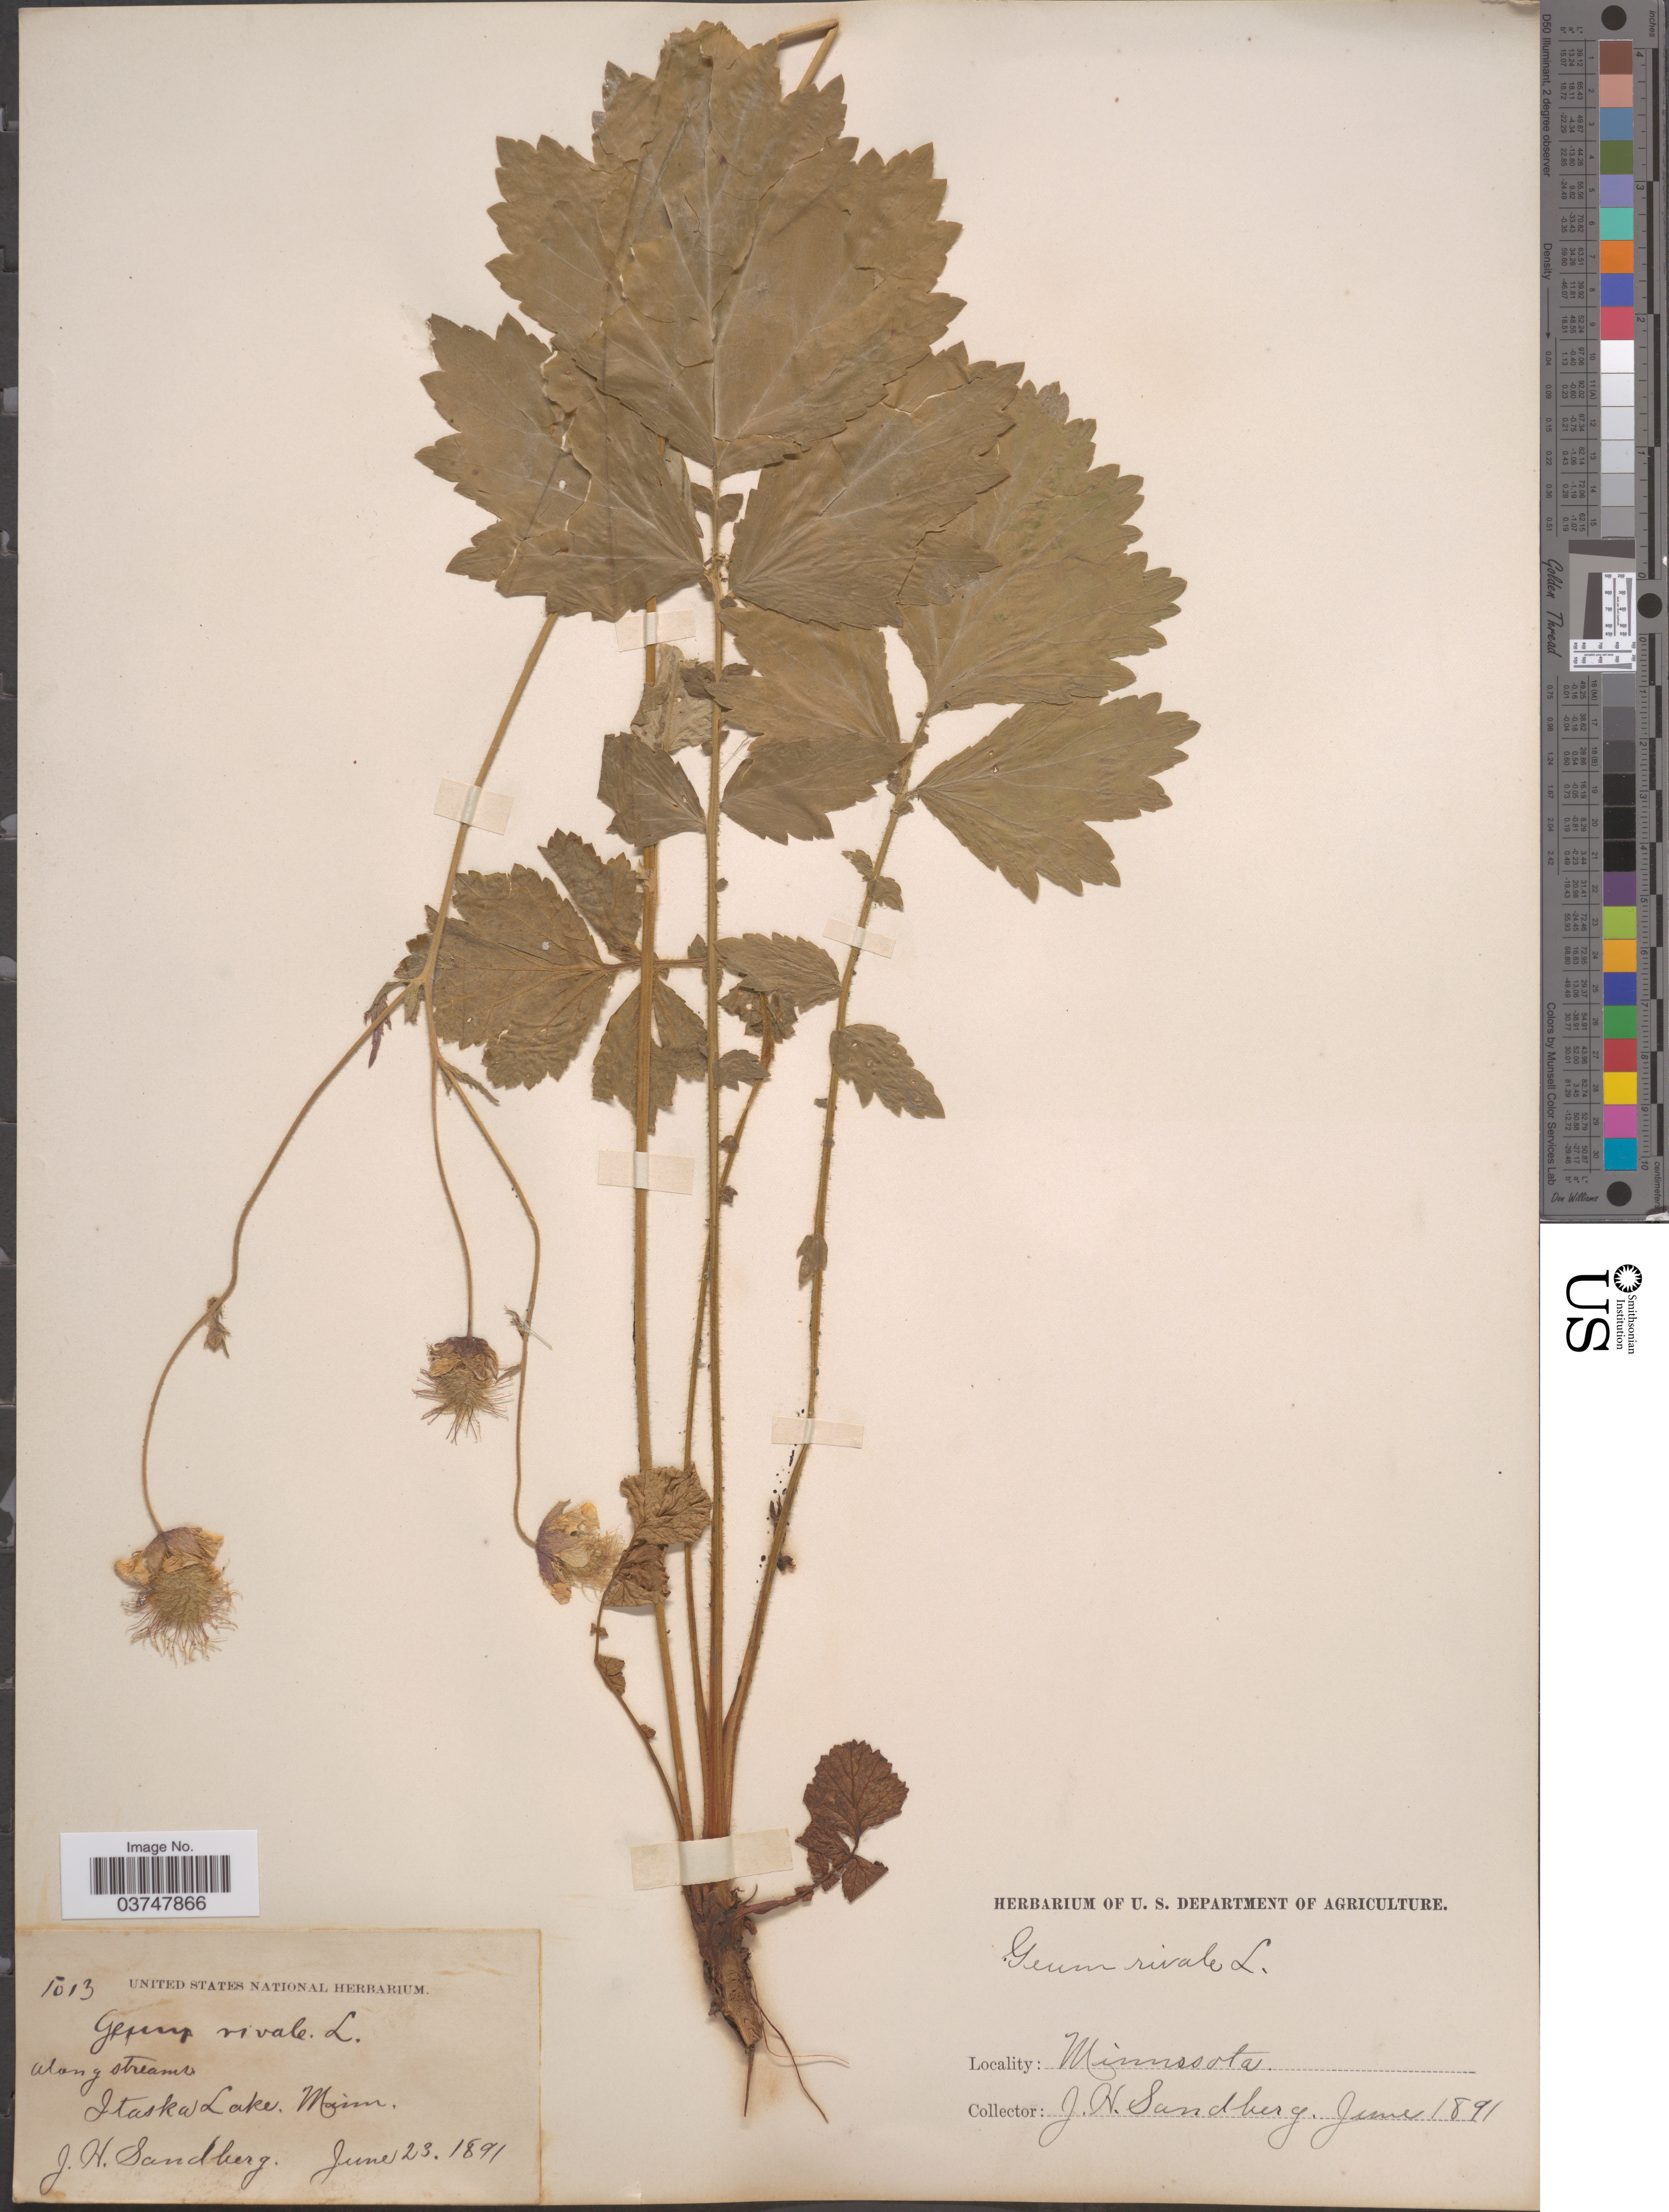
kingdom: Plantae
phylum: Tracheophyta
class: Magnoliopsida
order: Rosales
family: Rosaceae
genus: Geum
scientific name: Geum rivale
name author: L.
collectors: J. H. Sandberg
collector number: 1013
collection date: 1891-06-23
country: United States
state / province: Minnesota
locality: Along streams. Itaska Lake.